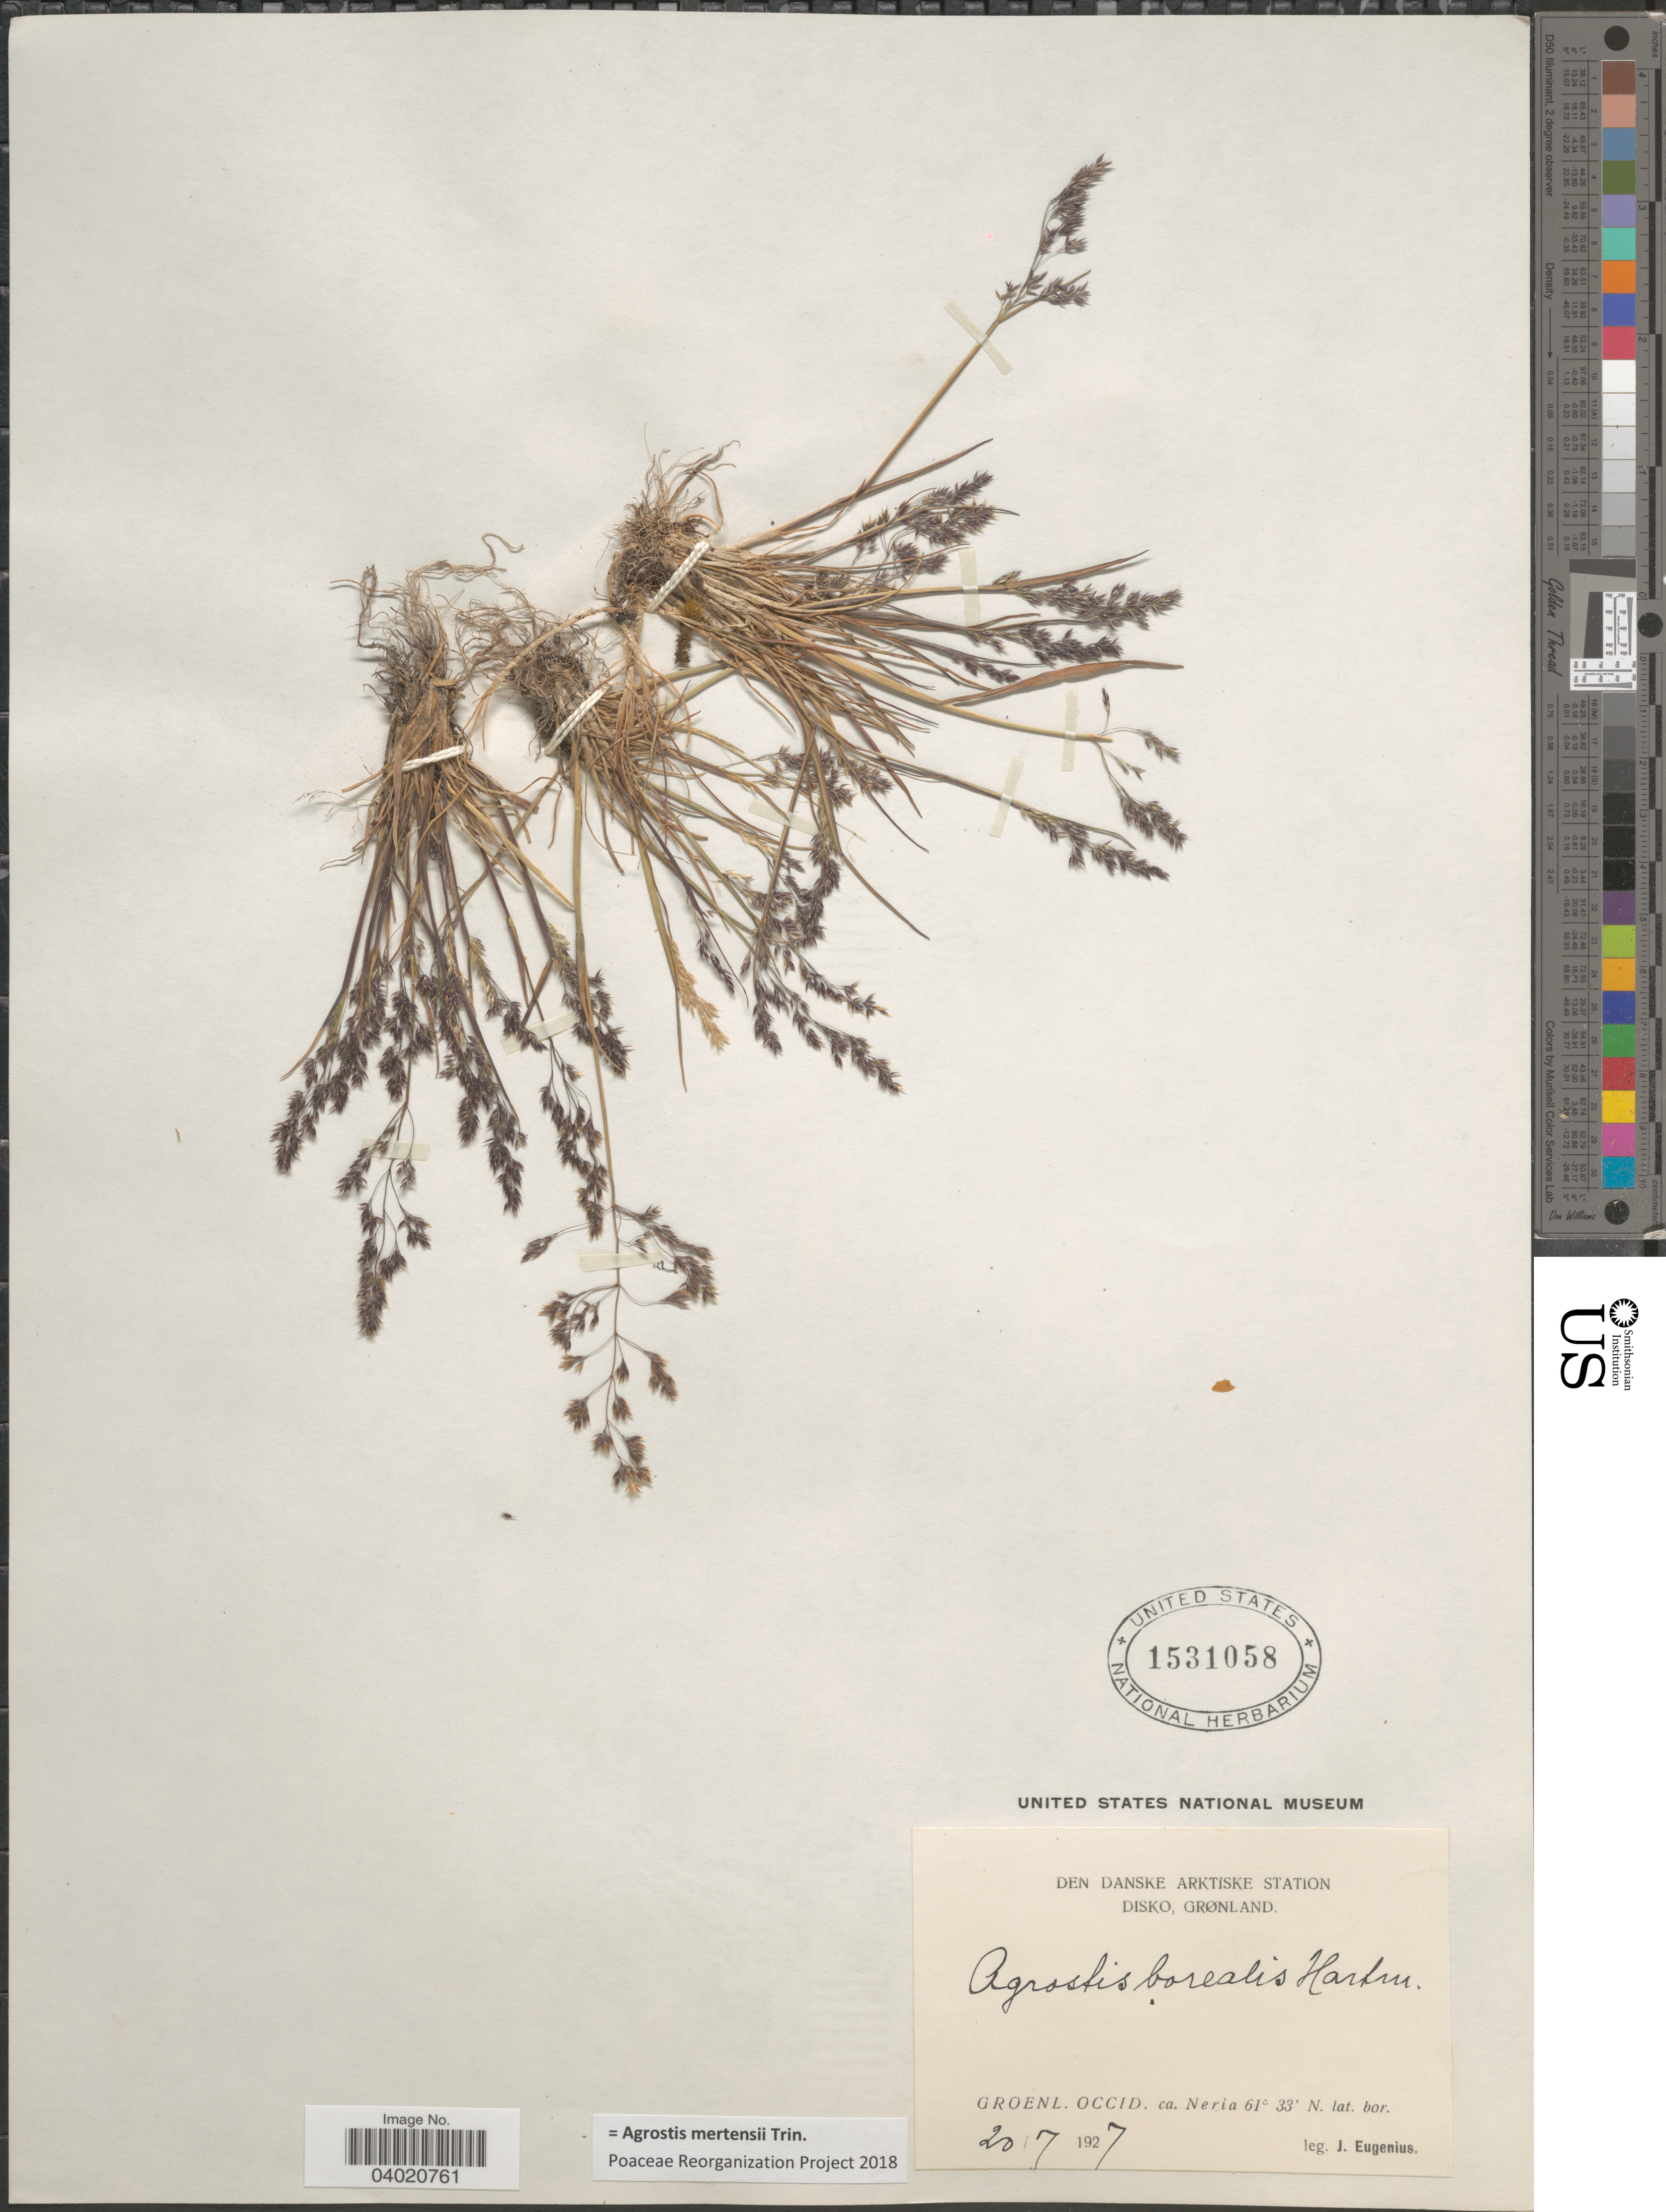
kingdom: Plantae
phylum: Tracheophyta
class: Liliopsida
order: Poales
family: Poaceae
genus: Agrostis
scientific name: Agrostis mertensii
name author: Trin.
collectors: J. Eugenius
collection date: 1927-07-20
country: Greenland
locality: Den Danske Arktiske Station. Disko, Grønland. Groenl. Occid. ca. Neria.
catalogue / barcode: US 1531058